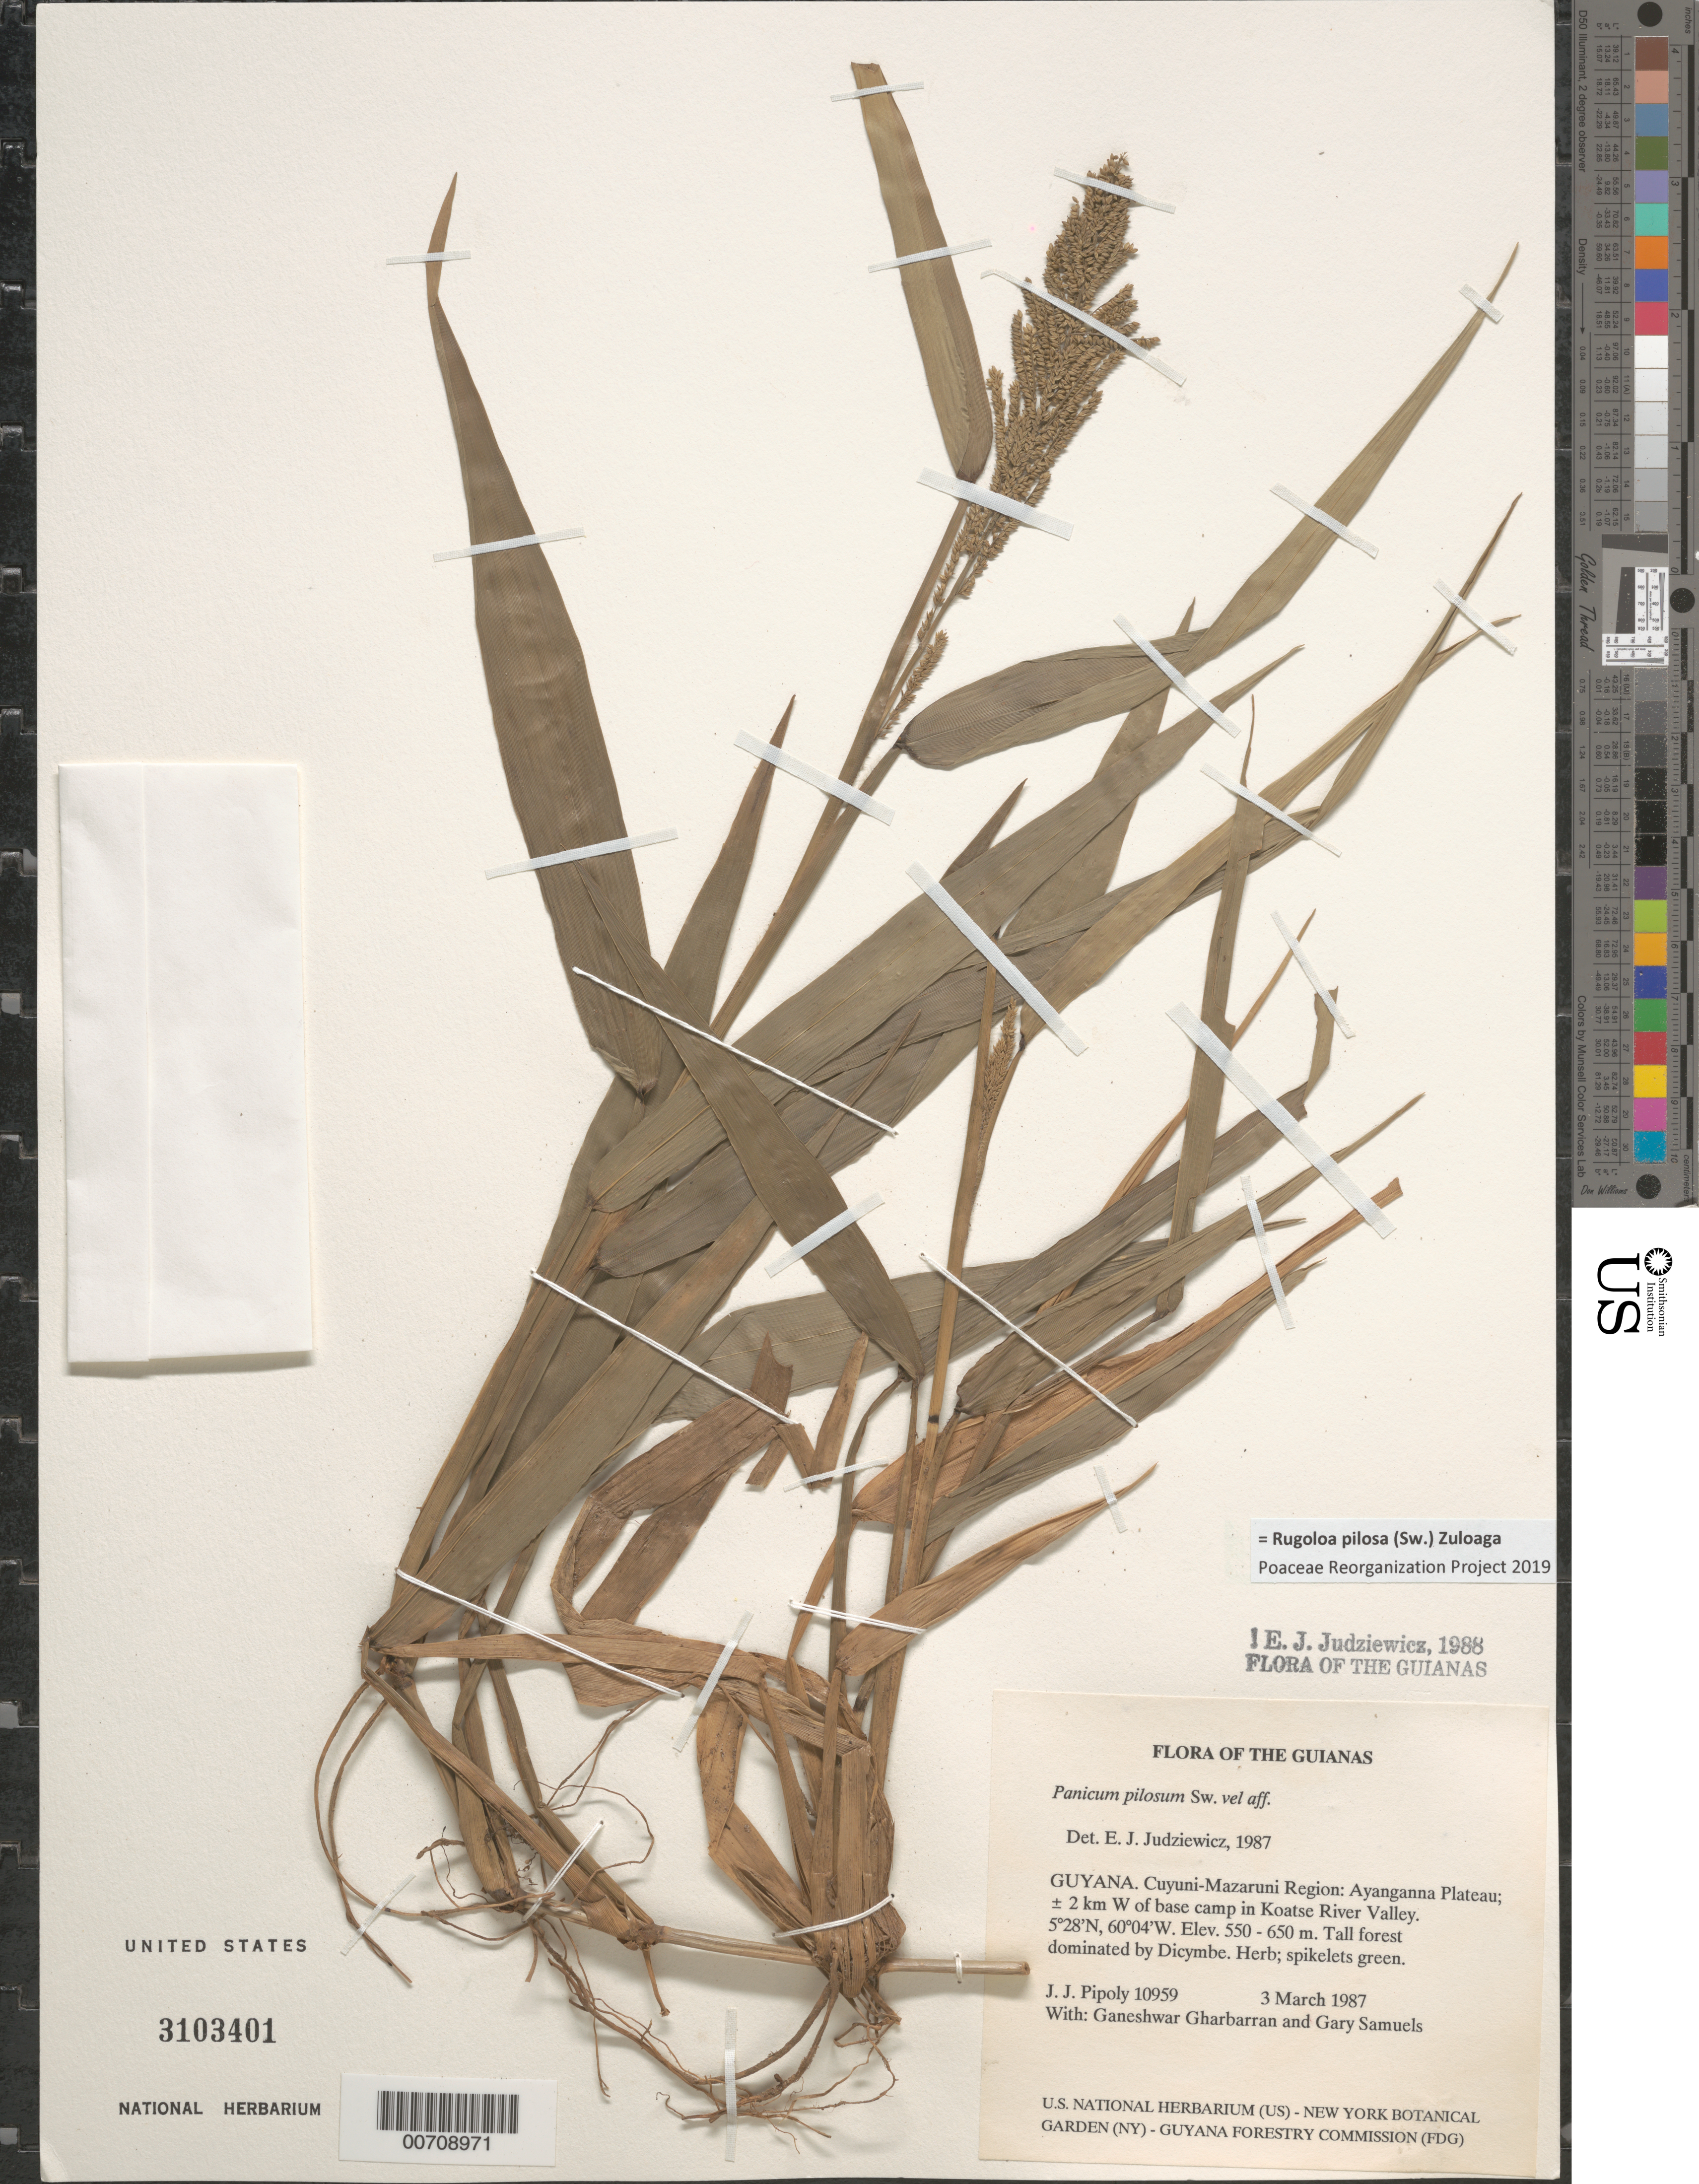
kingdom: Plantae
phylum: Tracheophyta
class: Liliopsida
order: Poales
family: Poaceae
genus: Panicum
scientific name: Panicum pilosum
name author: Sw.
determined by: Judziewicz, E. J.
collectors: J. J. Pipoly, G. Gharbarran & G. Samuels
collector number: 10959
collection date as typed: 3 March 1987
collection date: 1987-03-03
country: Guyana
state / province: Cuyuni-Mazaruni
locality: Ayanganna Plateau; ± 2 km W of base camp in Koatse River Valley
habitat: Tall forest dominated by Dicymbe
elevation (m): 550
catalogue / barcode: US 3103401